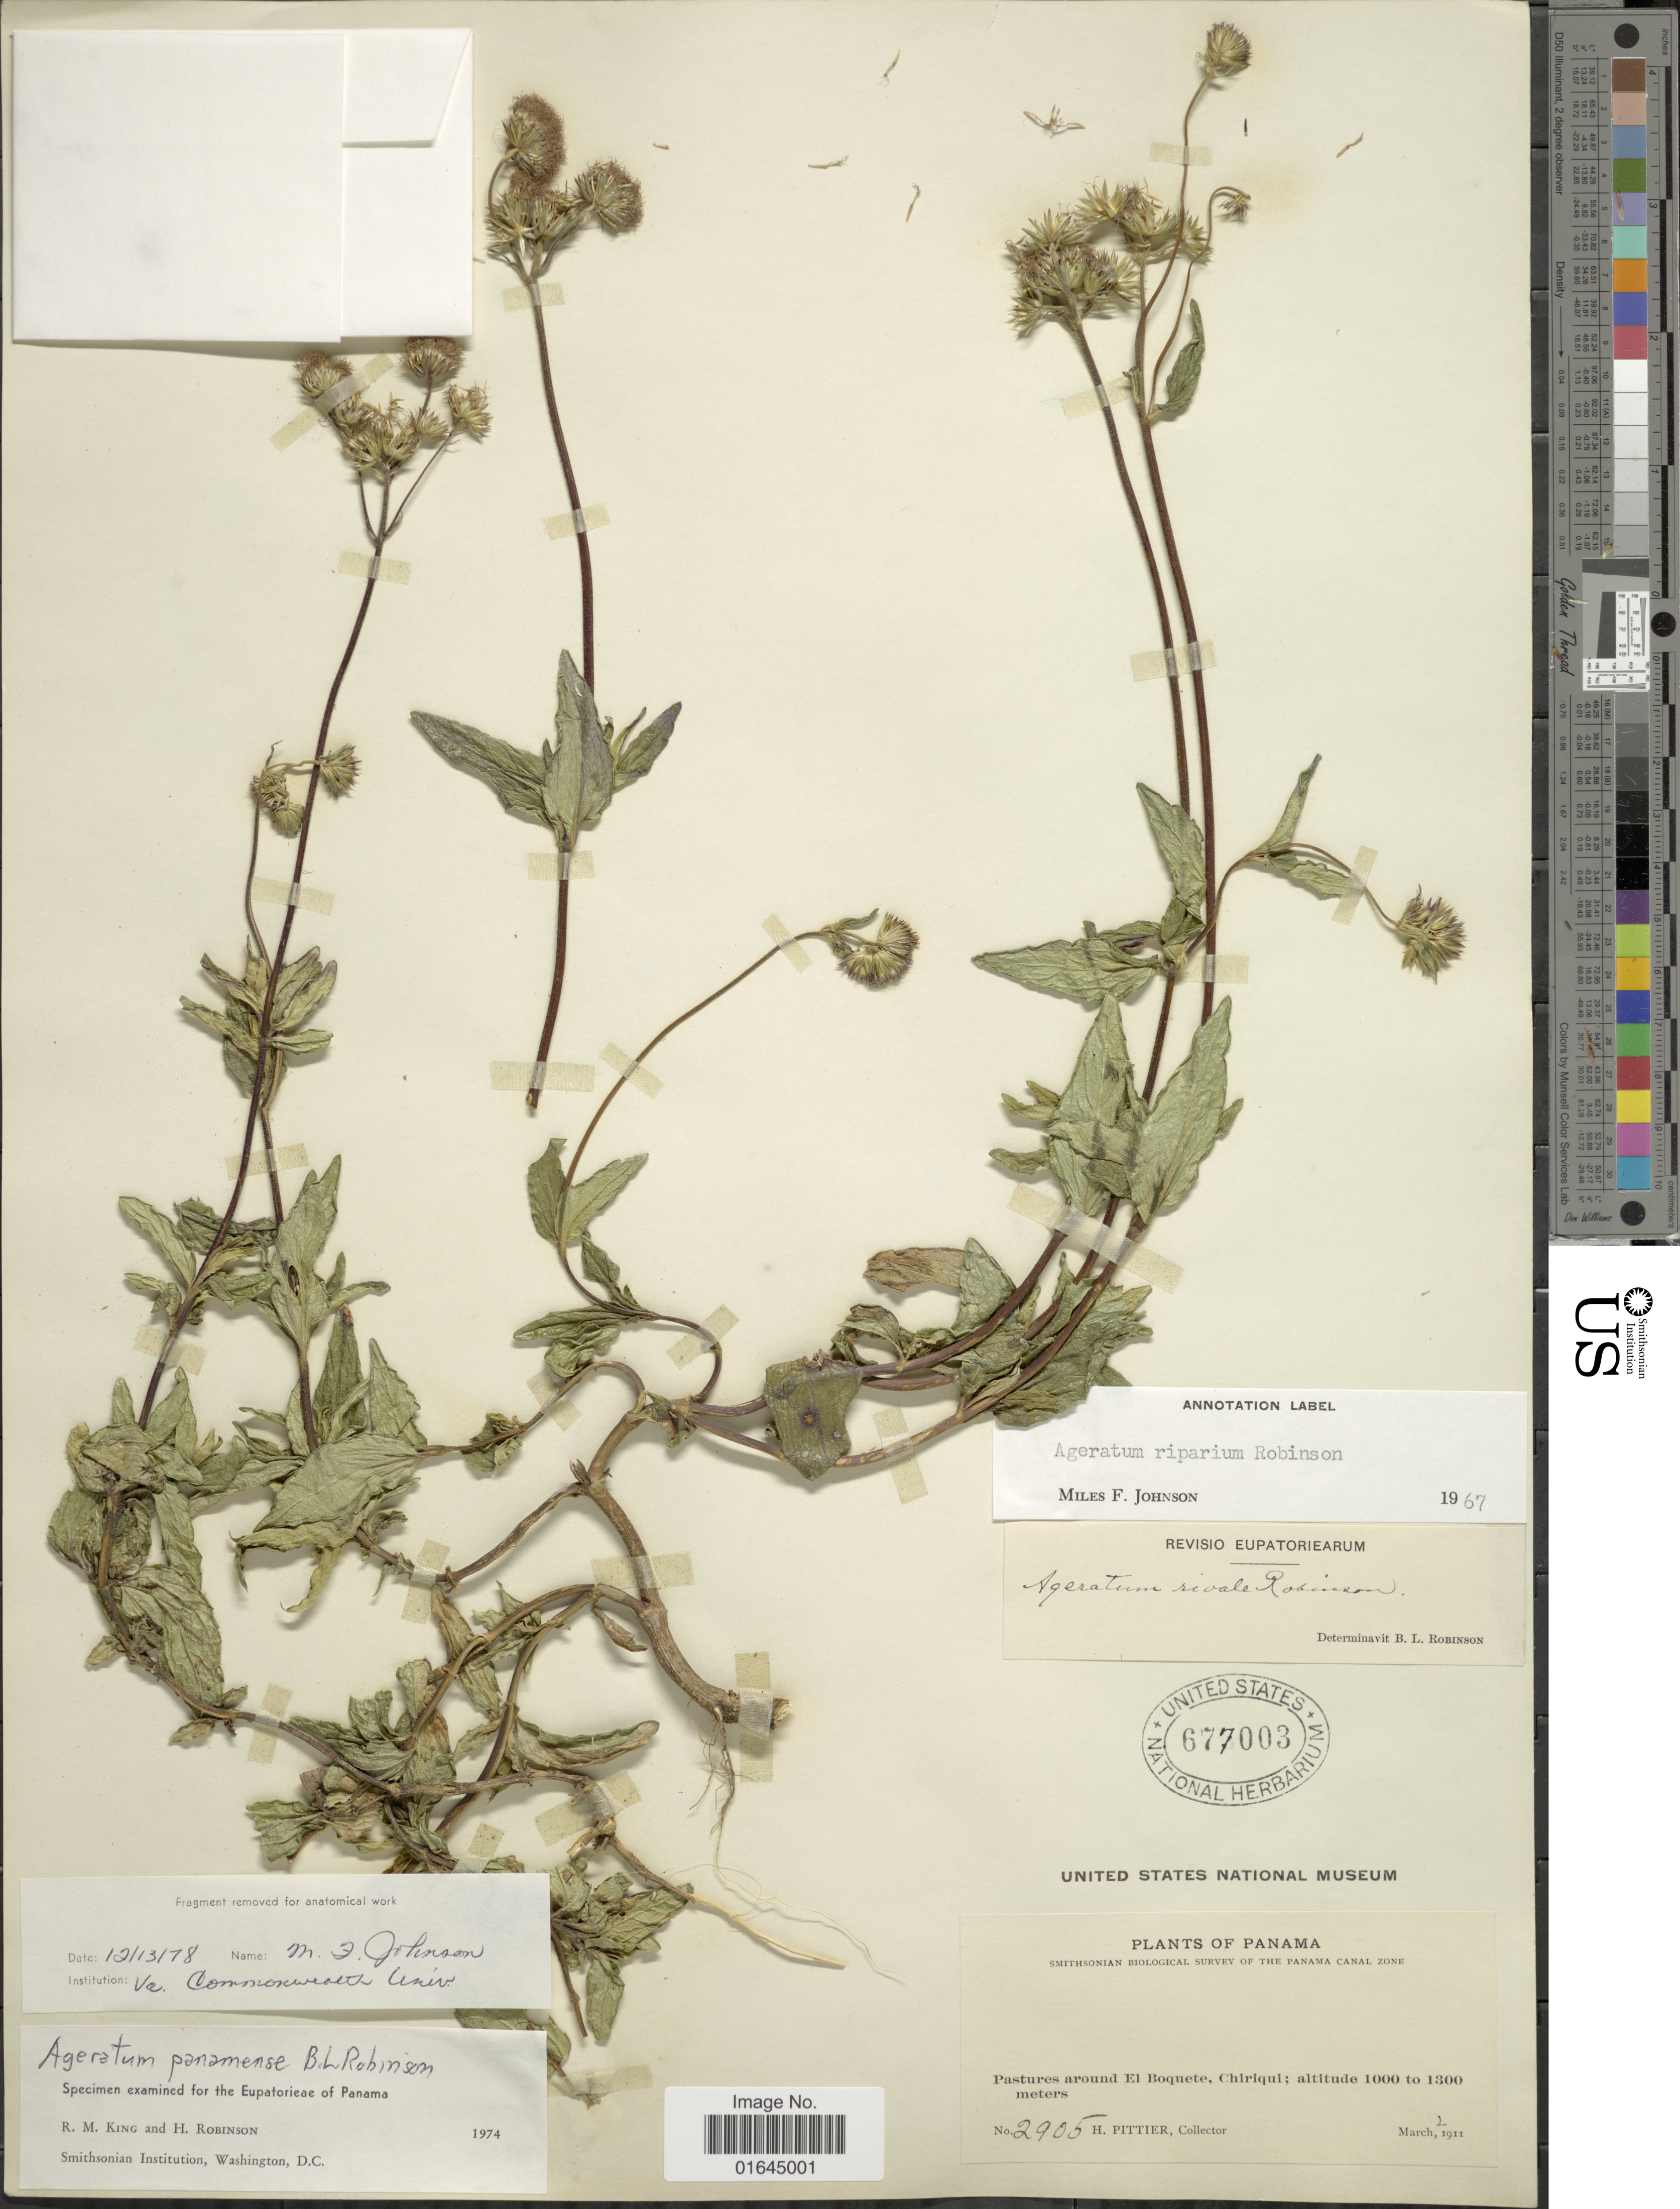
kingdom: Plantae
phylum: Tracheophyta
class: Magnoliopsida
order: Asterales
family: Asteraceae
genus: Ageratum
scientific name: Ageratum panamense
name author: B.L. Rob.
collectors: H. F. Pittier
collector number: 2905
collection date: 1911-03-02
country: Panama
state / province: Chiriqui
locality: Pastures around El Boquete, Chiriqui.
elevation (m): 1000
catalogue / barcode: US 677003